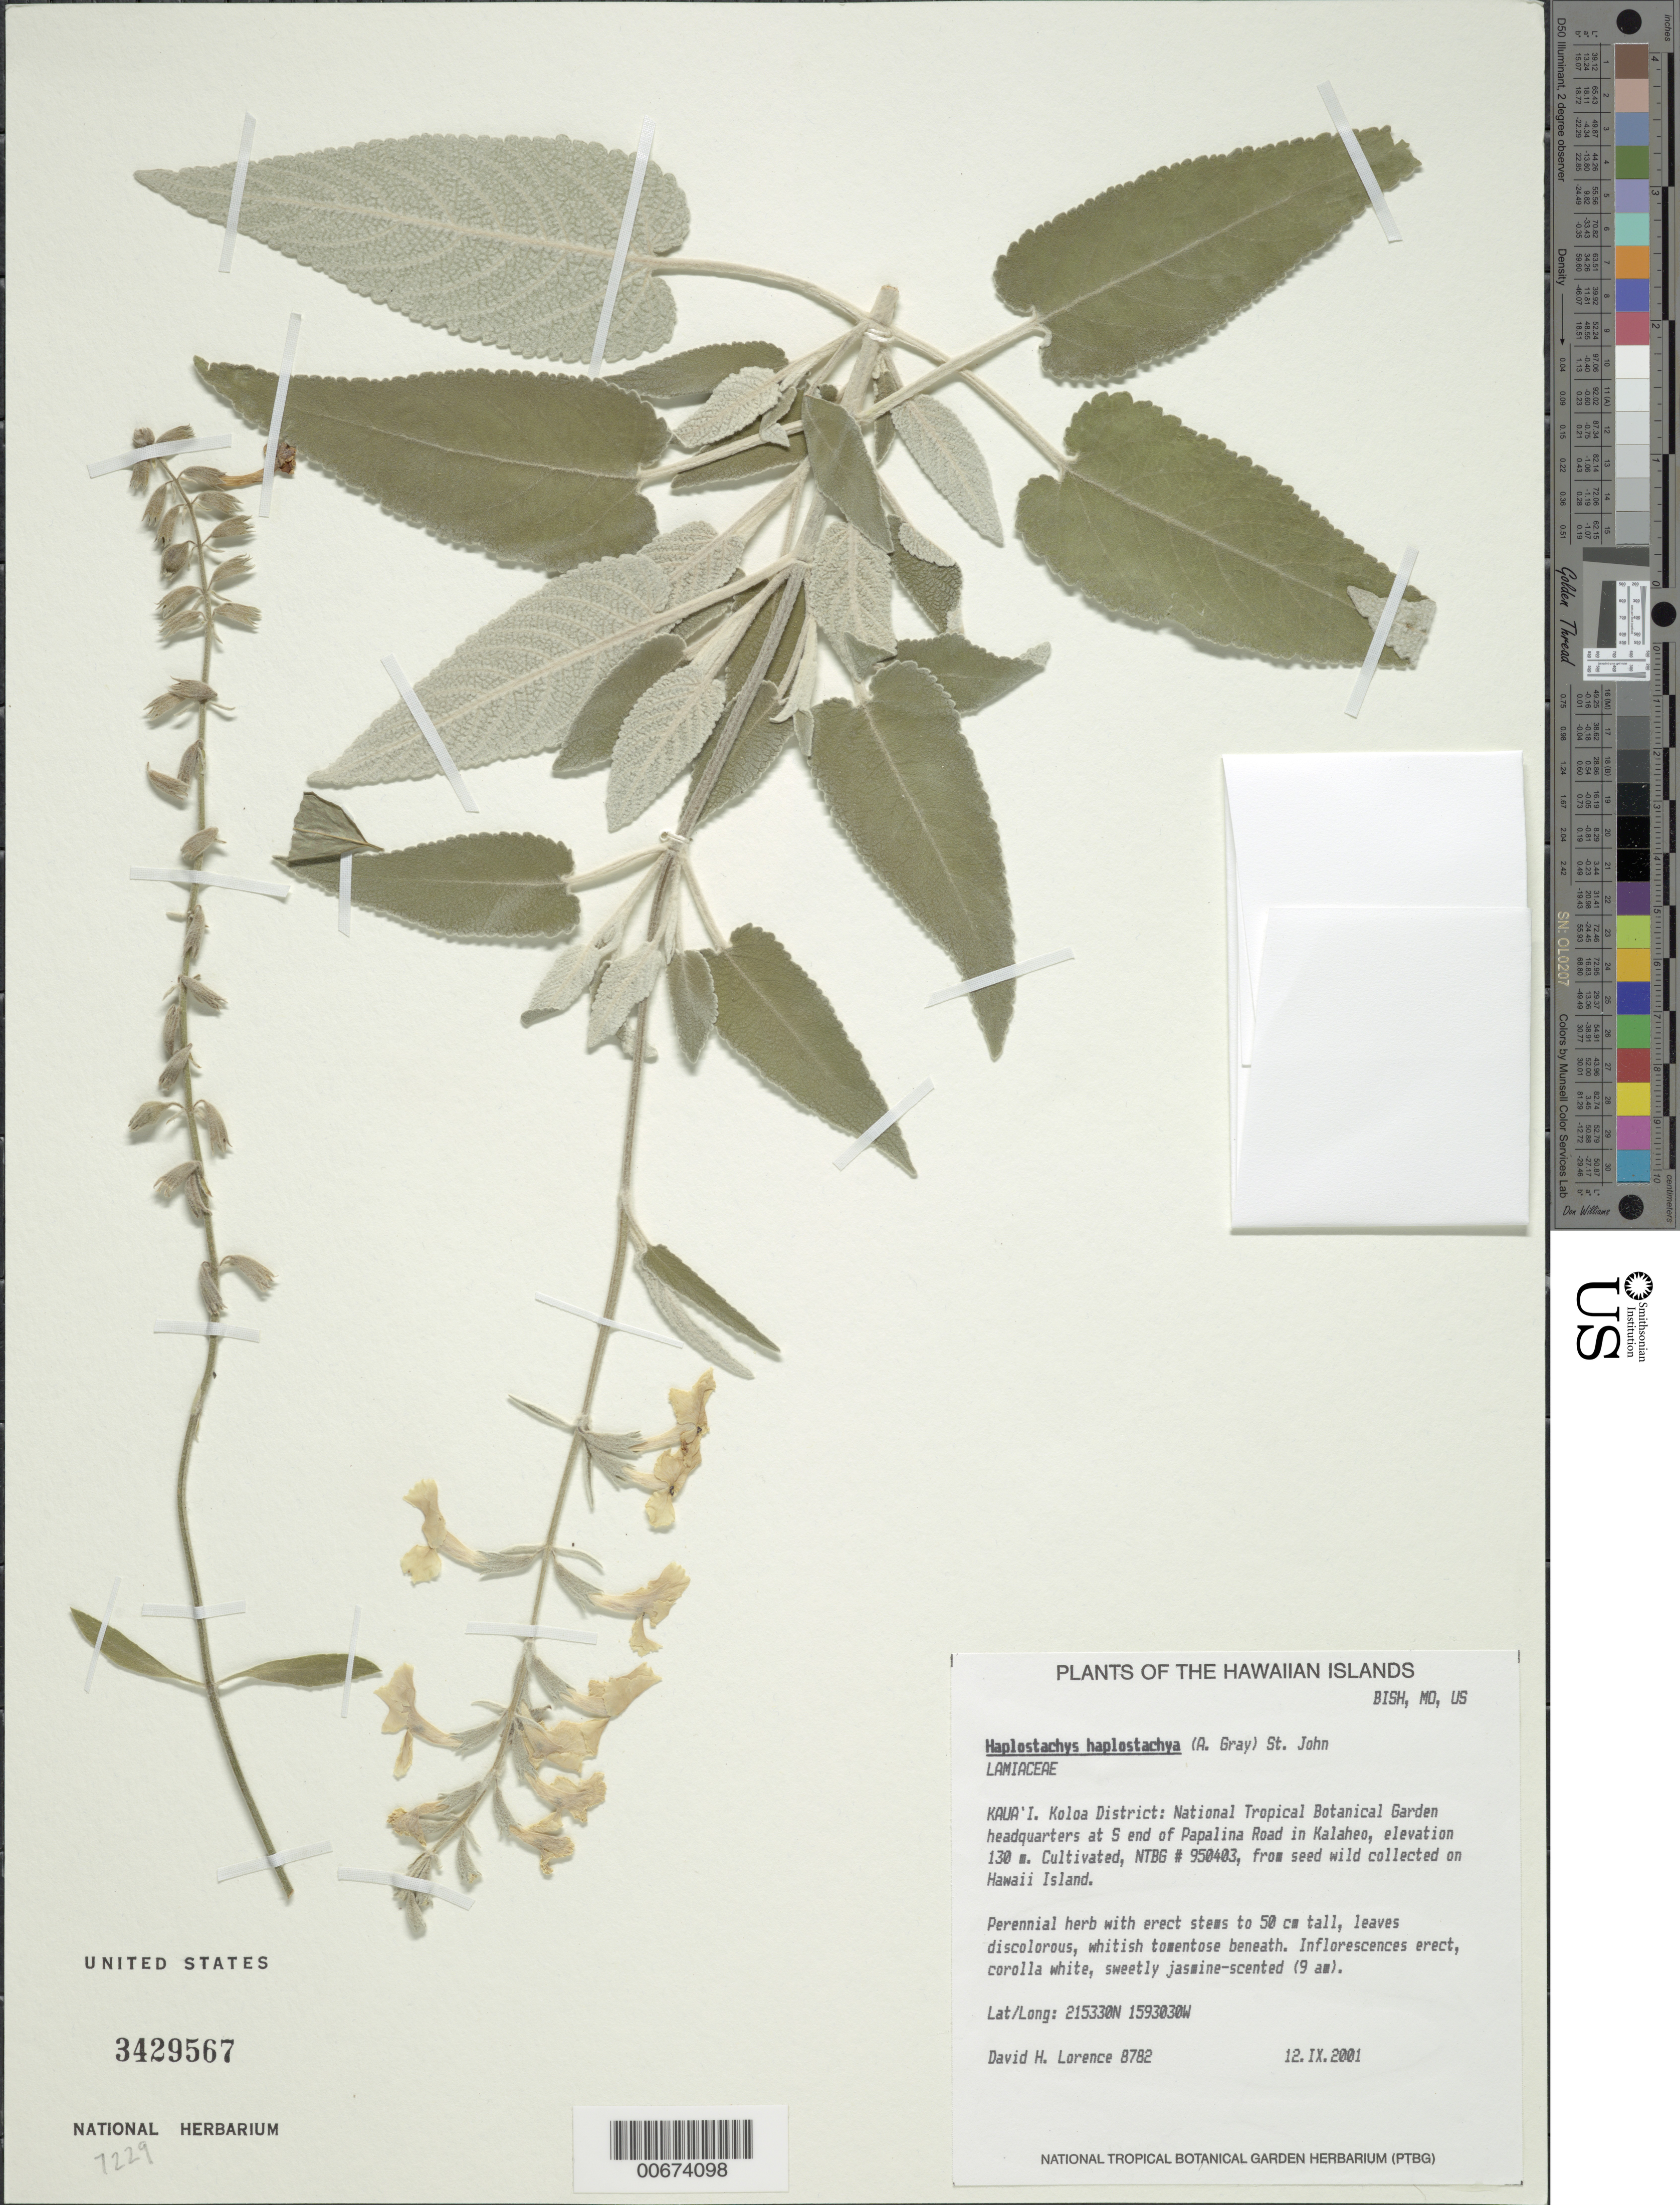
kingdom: Plantae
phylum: Tracheophyta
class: Magnoliopsida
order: Lamiales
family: Lamiaceae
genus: Haplostachys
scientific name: Haplostachys haplostachya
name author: (A. Gray) H. St. John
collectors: D. Lorence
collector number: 8782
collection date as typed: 12 Nov 2001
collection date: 2001-11-12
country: United States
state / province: Hawaii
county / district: Kauai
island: Kaua'i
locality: National Tropical Botanical Garden headquarters at S end of Papalina Road in Kalaheo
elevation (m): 130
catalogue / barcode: US 3429567